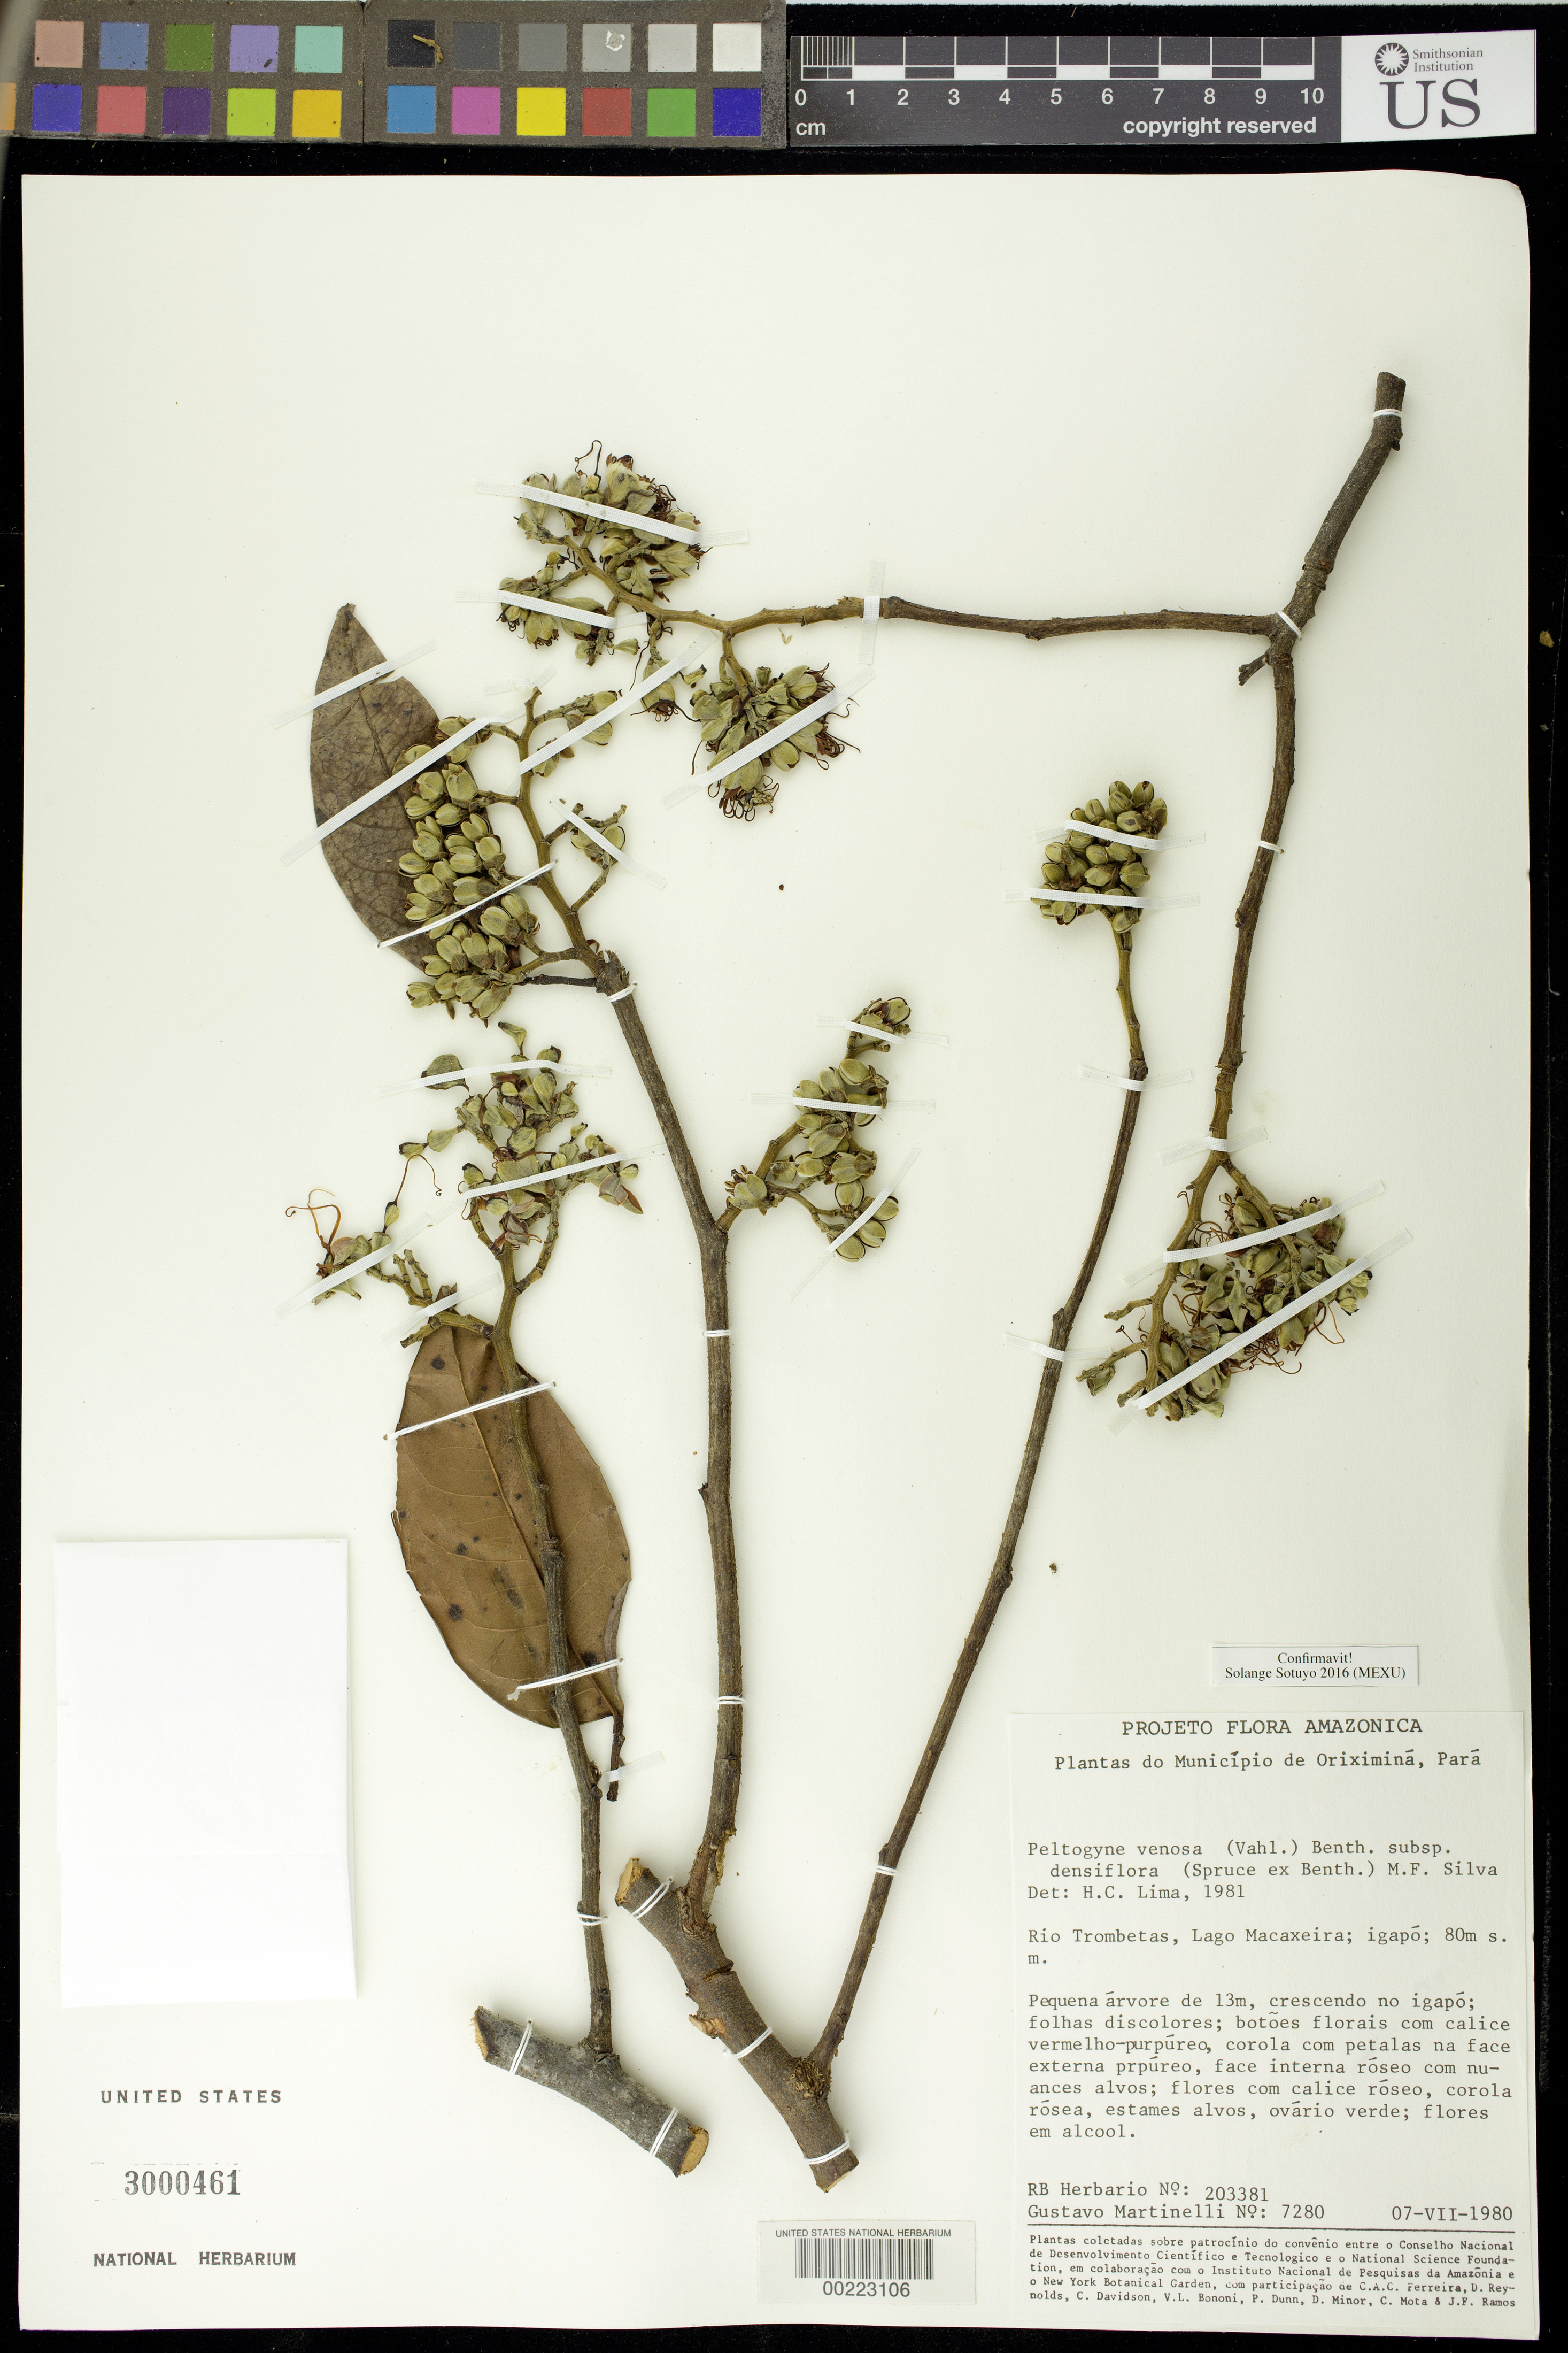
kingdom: Plantae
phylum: Tracheophyta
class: Magnoliopsida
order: Fabales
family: Fabaceae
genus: Peltogyne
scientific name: Peltogyne venosa subsp. densiflora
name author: (Spruce ex Benth.) M.F. Silva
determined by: Sotuyo, Solange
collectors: G. Martinelli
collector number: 7280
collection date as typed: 07 Jul 1980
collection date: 1980-07-07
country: Brazil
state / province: Pará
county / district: Oriximiná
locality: Rio trobetas, lago macaxeira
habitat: Igapo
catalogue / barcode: US 3000461